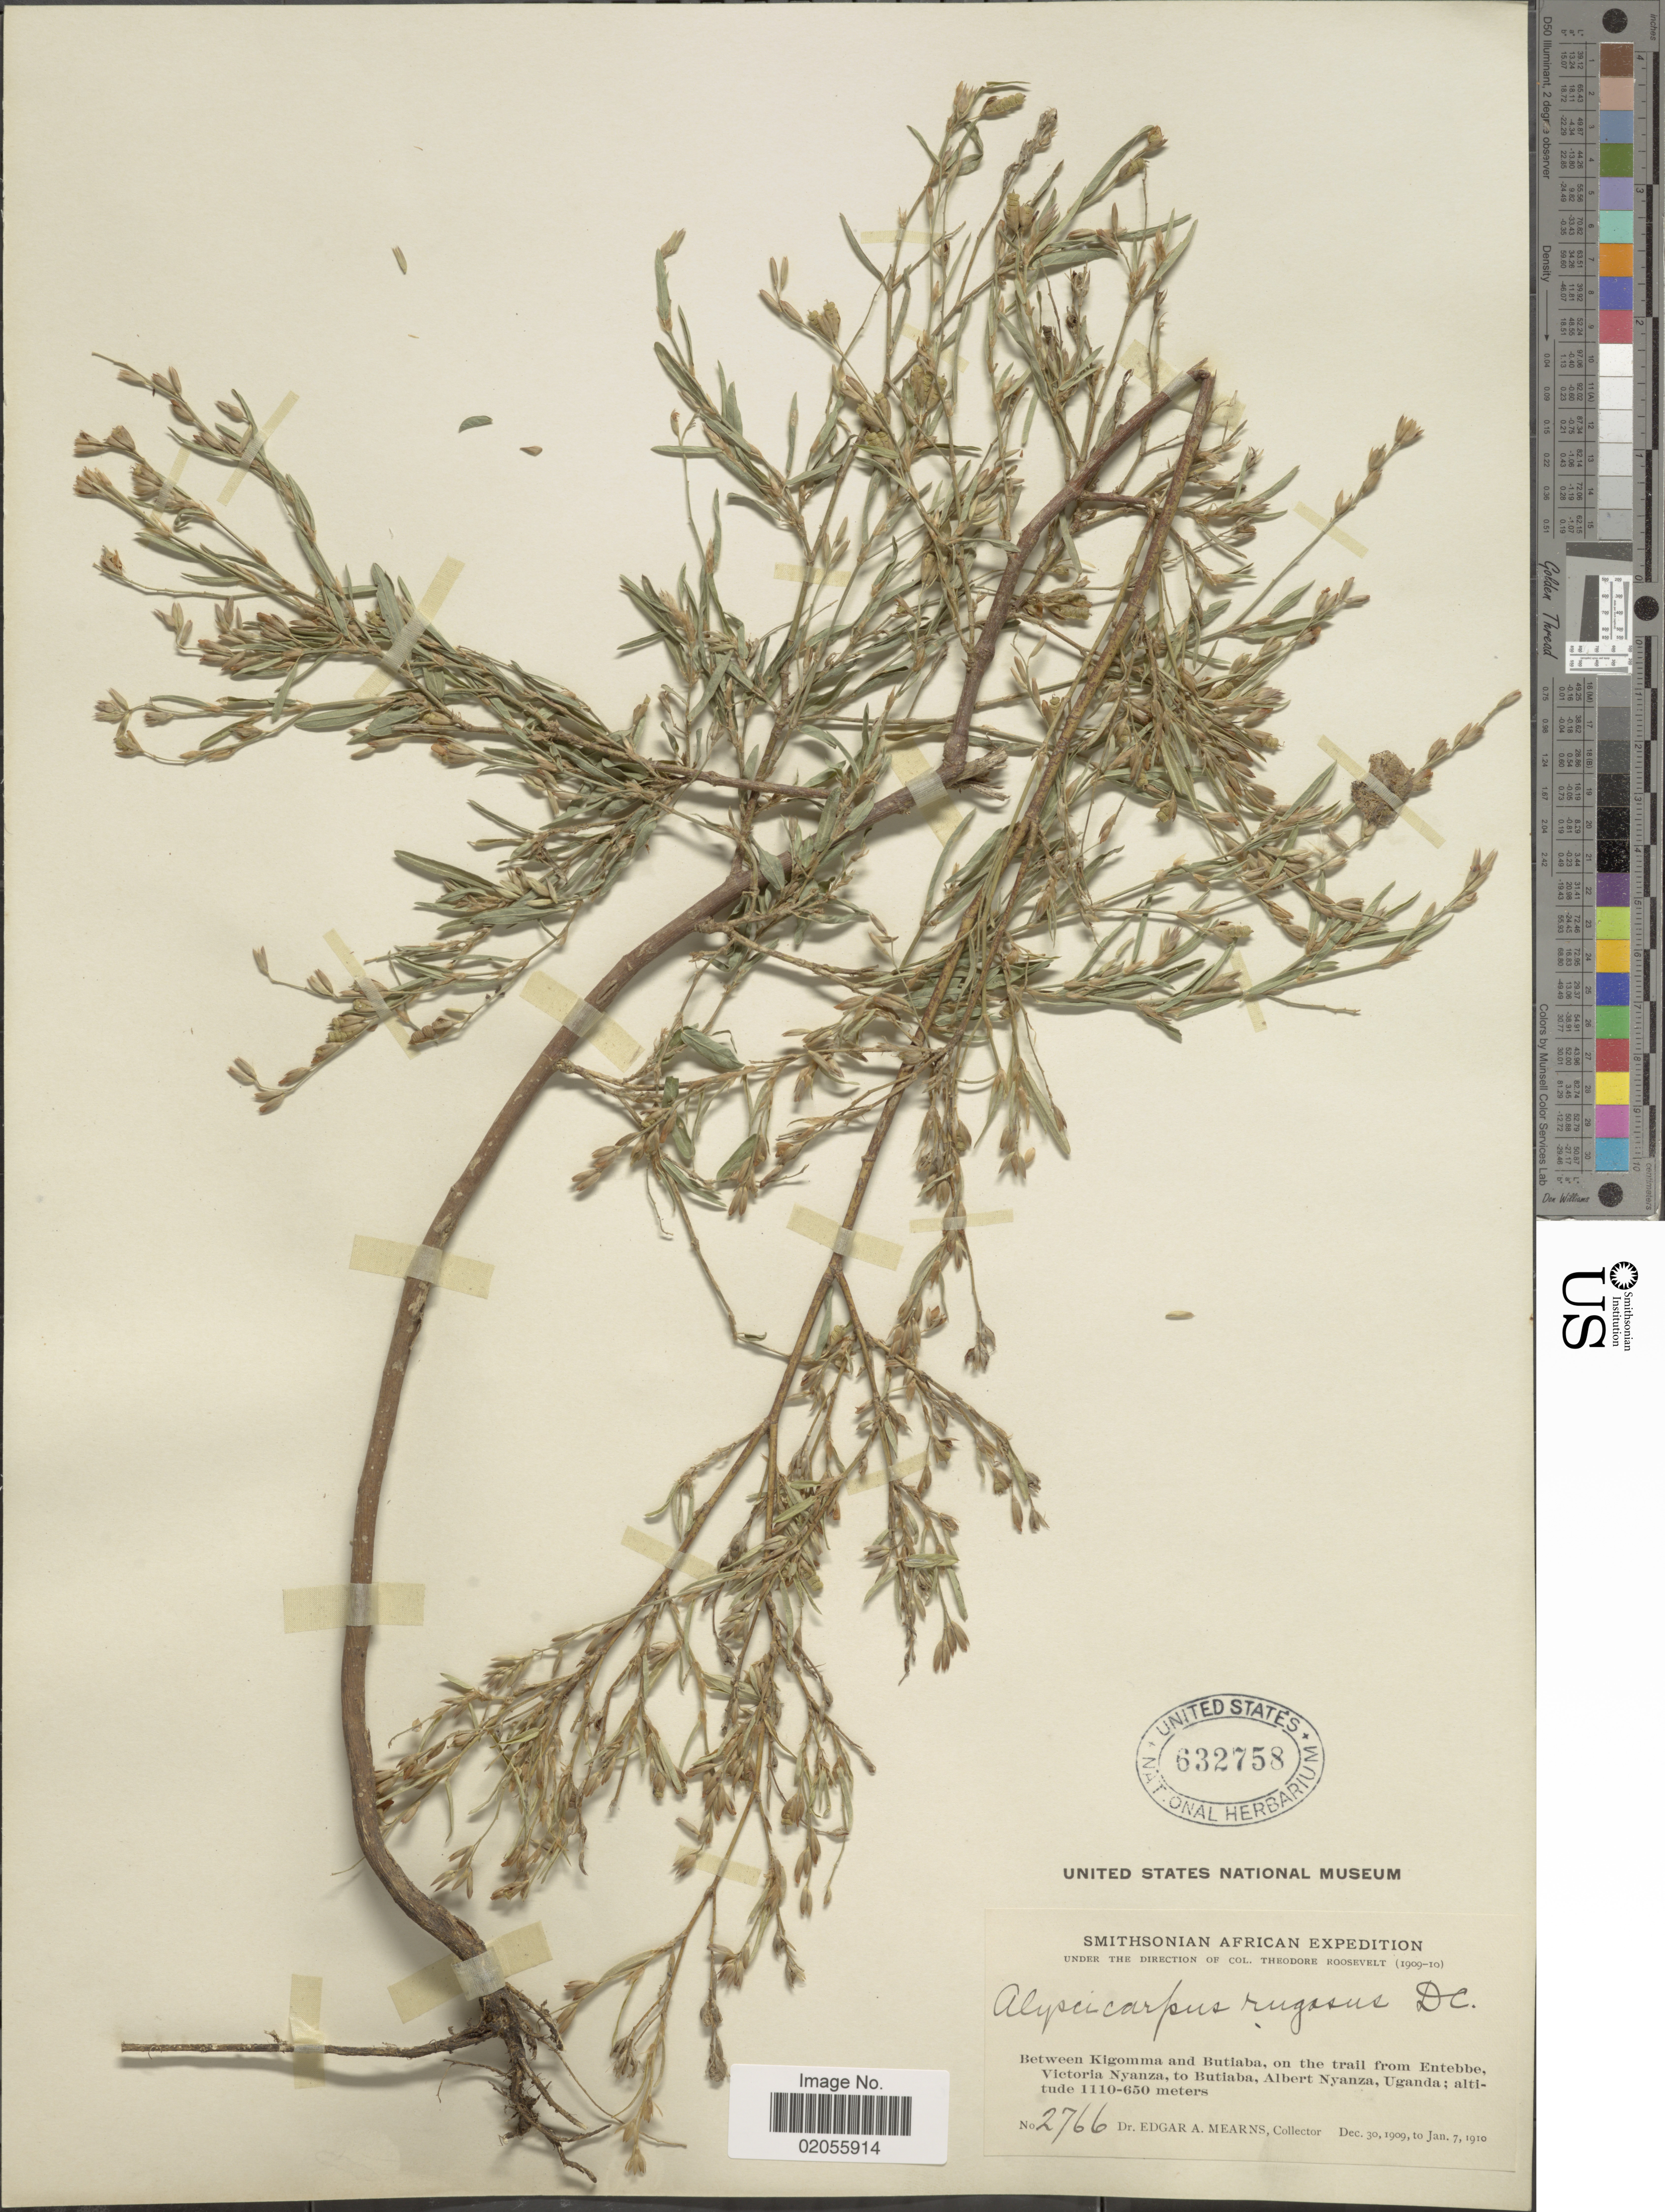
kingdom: Plantae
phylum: Tracheophyta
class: Magnoliopsida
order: Fabales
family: Fabaceae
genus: Alysicarpus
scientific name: Alysicarpus rugosus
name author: (Willd.) DC.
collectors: E. A. Mearns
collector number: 2766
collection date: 1909-12-30/1910-01-07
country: Uganda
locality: Between Kigomma and Butiaba, on trail from Entebbe, Victoria Nyanza, to Butiaba, Albert Nyanza, Uganda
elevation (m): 650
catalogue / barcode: US 6632758